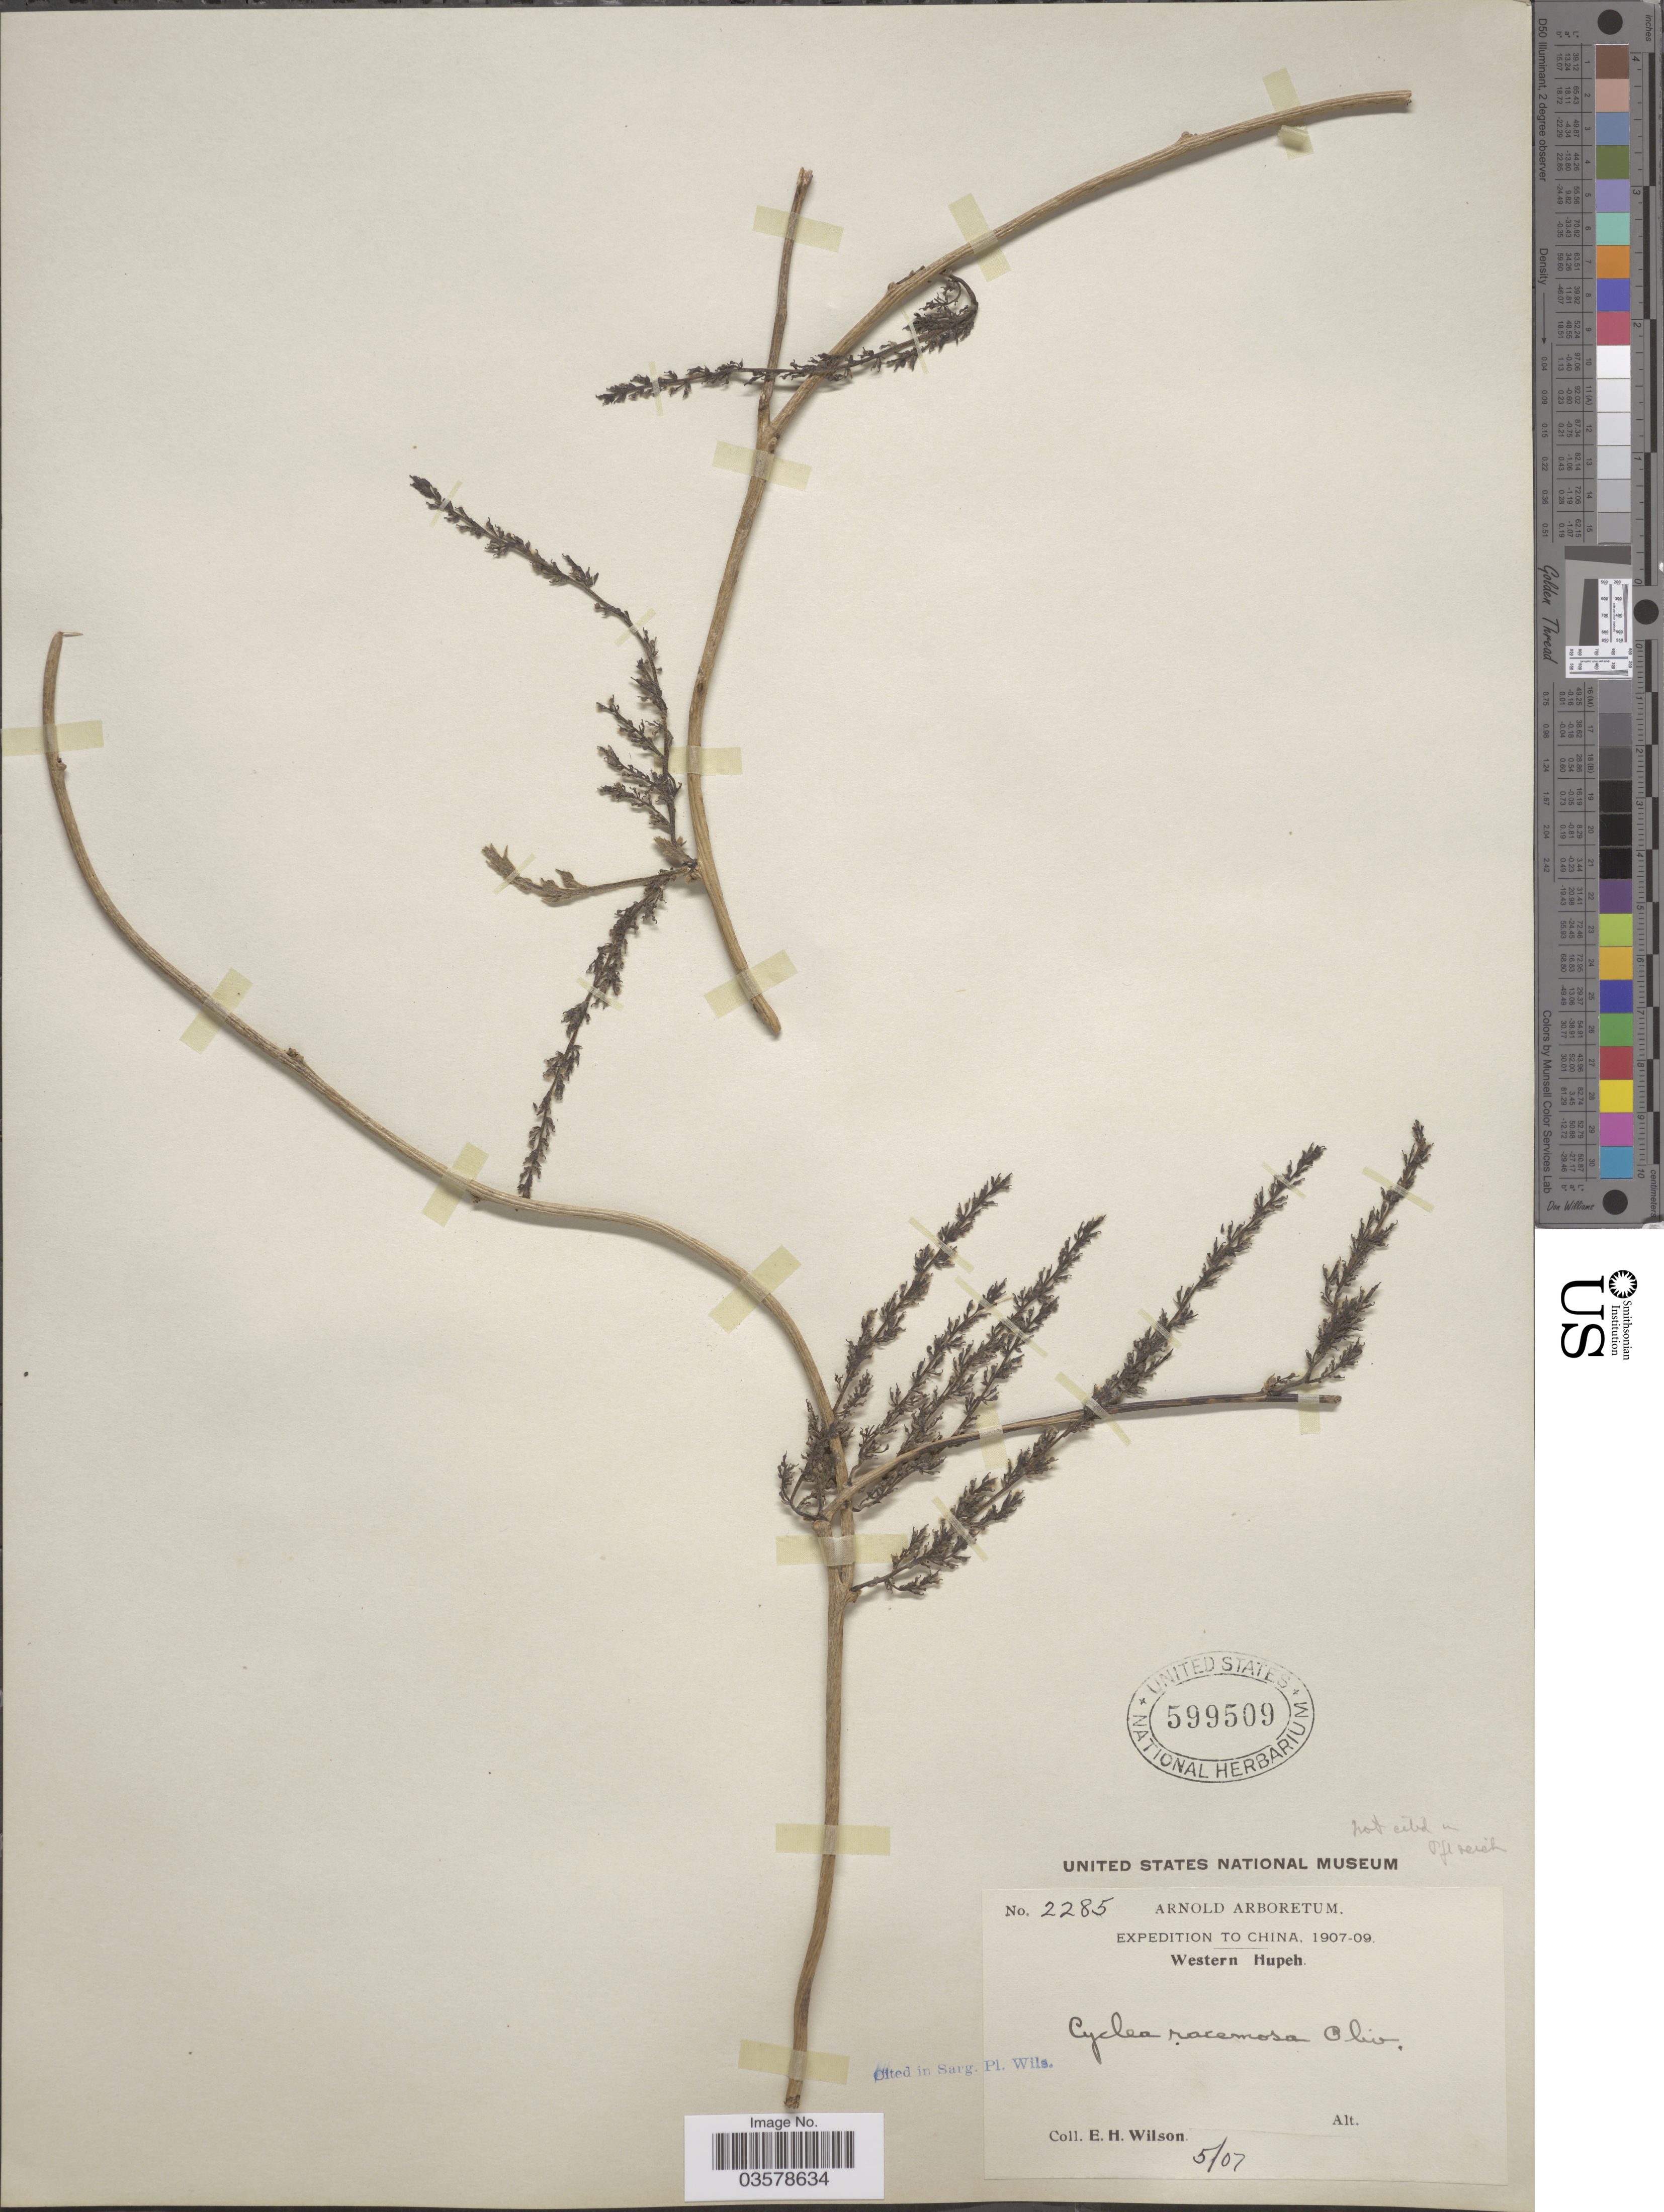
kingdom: Plantae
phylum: Tracheophyta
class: Magnoliopsida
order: Ranunculales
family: Menispermaceae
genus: Cyclea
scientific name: Cyclea racemosa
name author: Oliv.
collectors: E. Wilson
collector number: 2285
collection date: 1907-05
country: China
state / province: Hubei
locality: Western Hupeh.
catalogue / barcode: US 599509